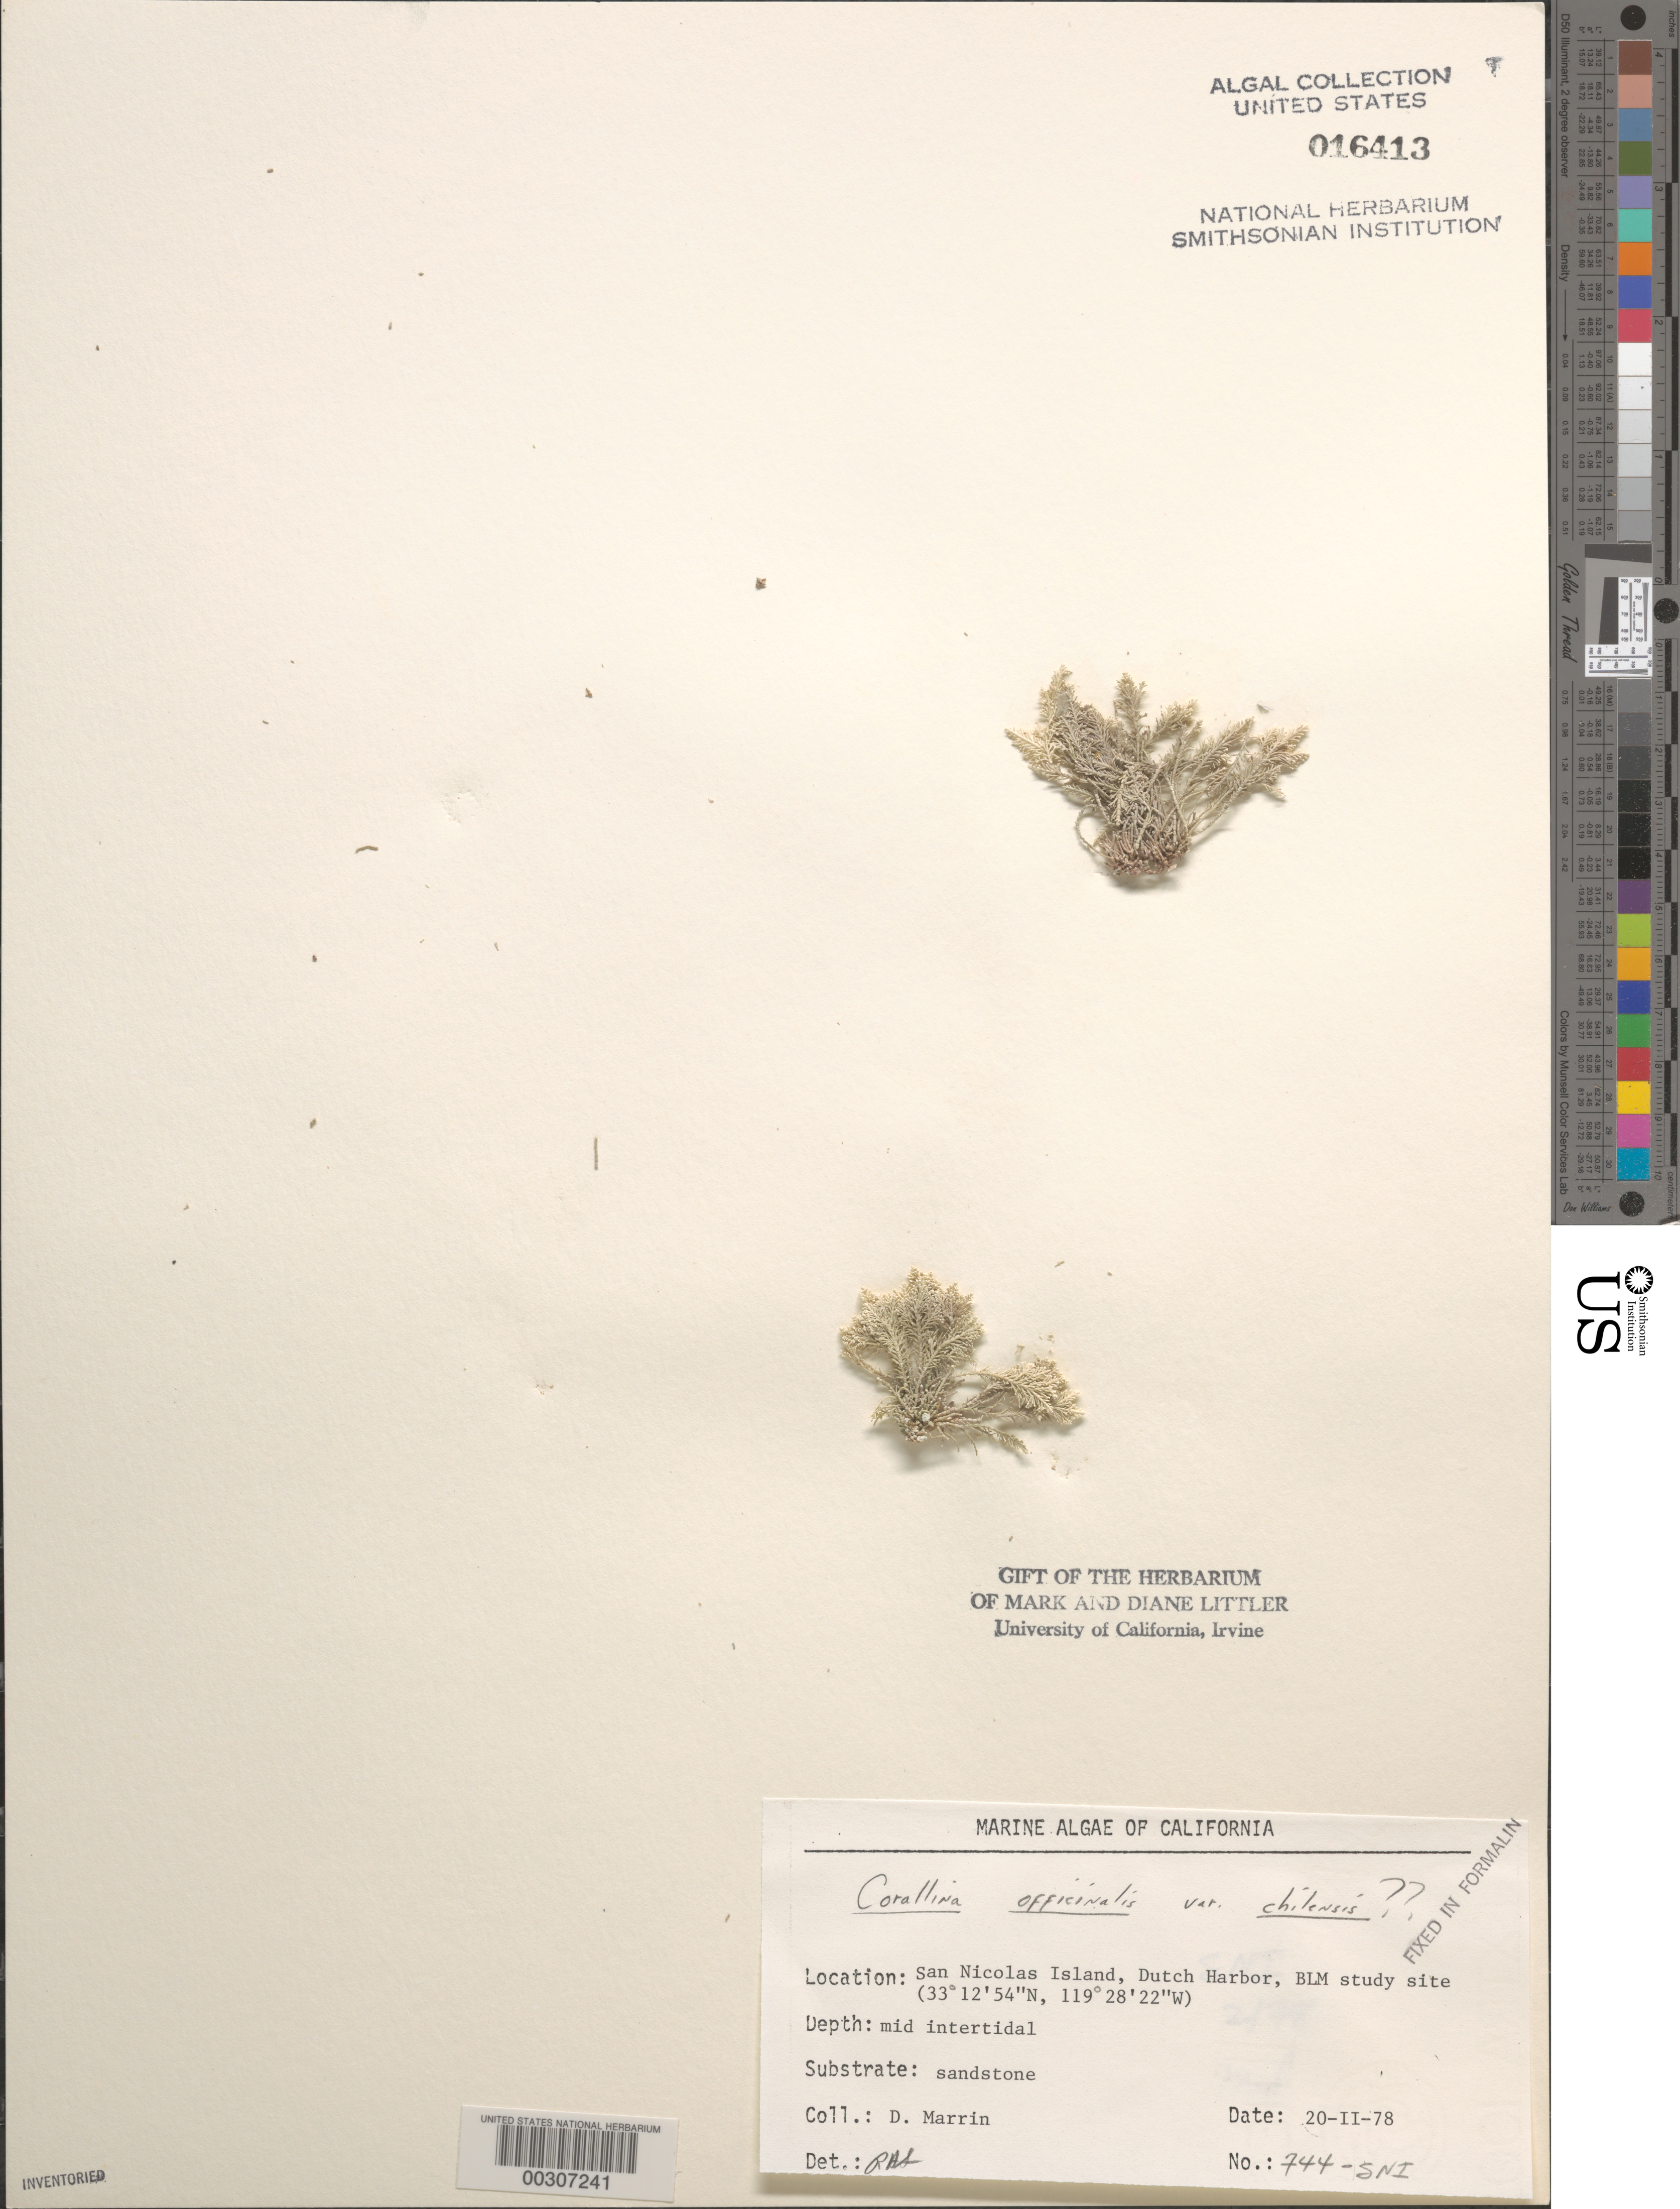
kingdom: Plantae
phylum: Rhodophyta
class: Florideophyceae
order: Corallinales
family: Corallinaceae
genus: Corallina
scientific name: Corallina officinalis var. chilensis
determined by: Sims, Robert H.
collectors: D. Marrin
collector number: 744-SNI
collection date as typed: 20 Feb 1978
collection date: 1978-02-20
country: United States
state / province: California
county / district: Ventura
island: San Nicolas Island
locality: Dutch Harbor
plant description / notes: BLM-SOCALBIGHT Rocky Intertidal Survey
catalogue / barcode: US 16413